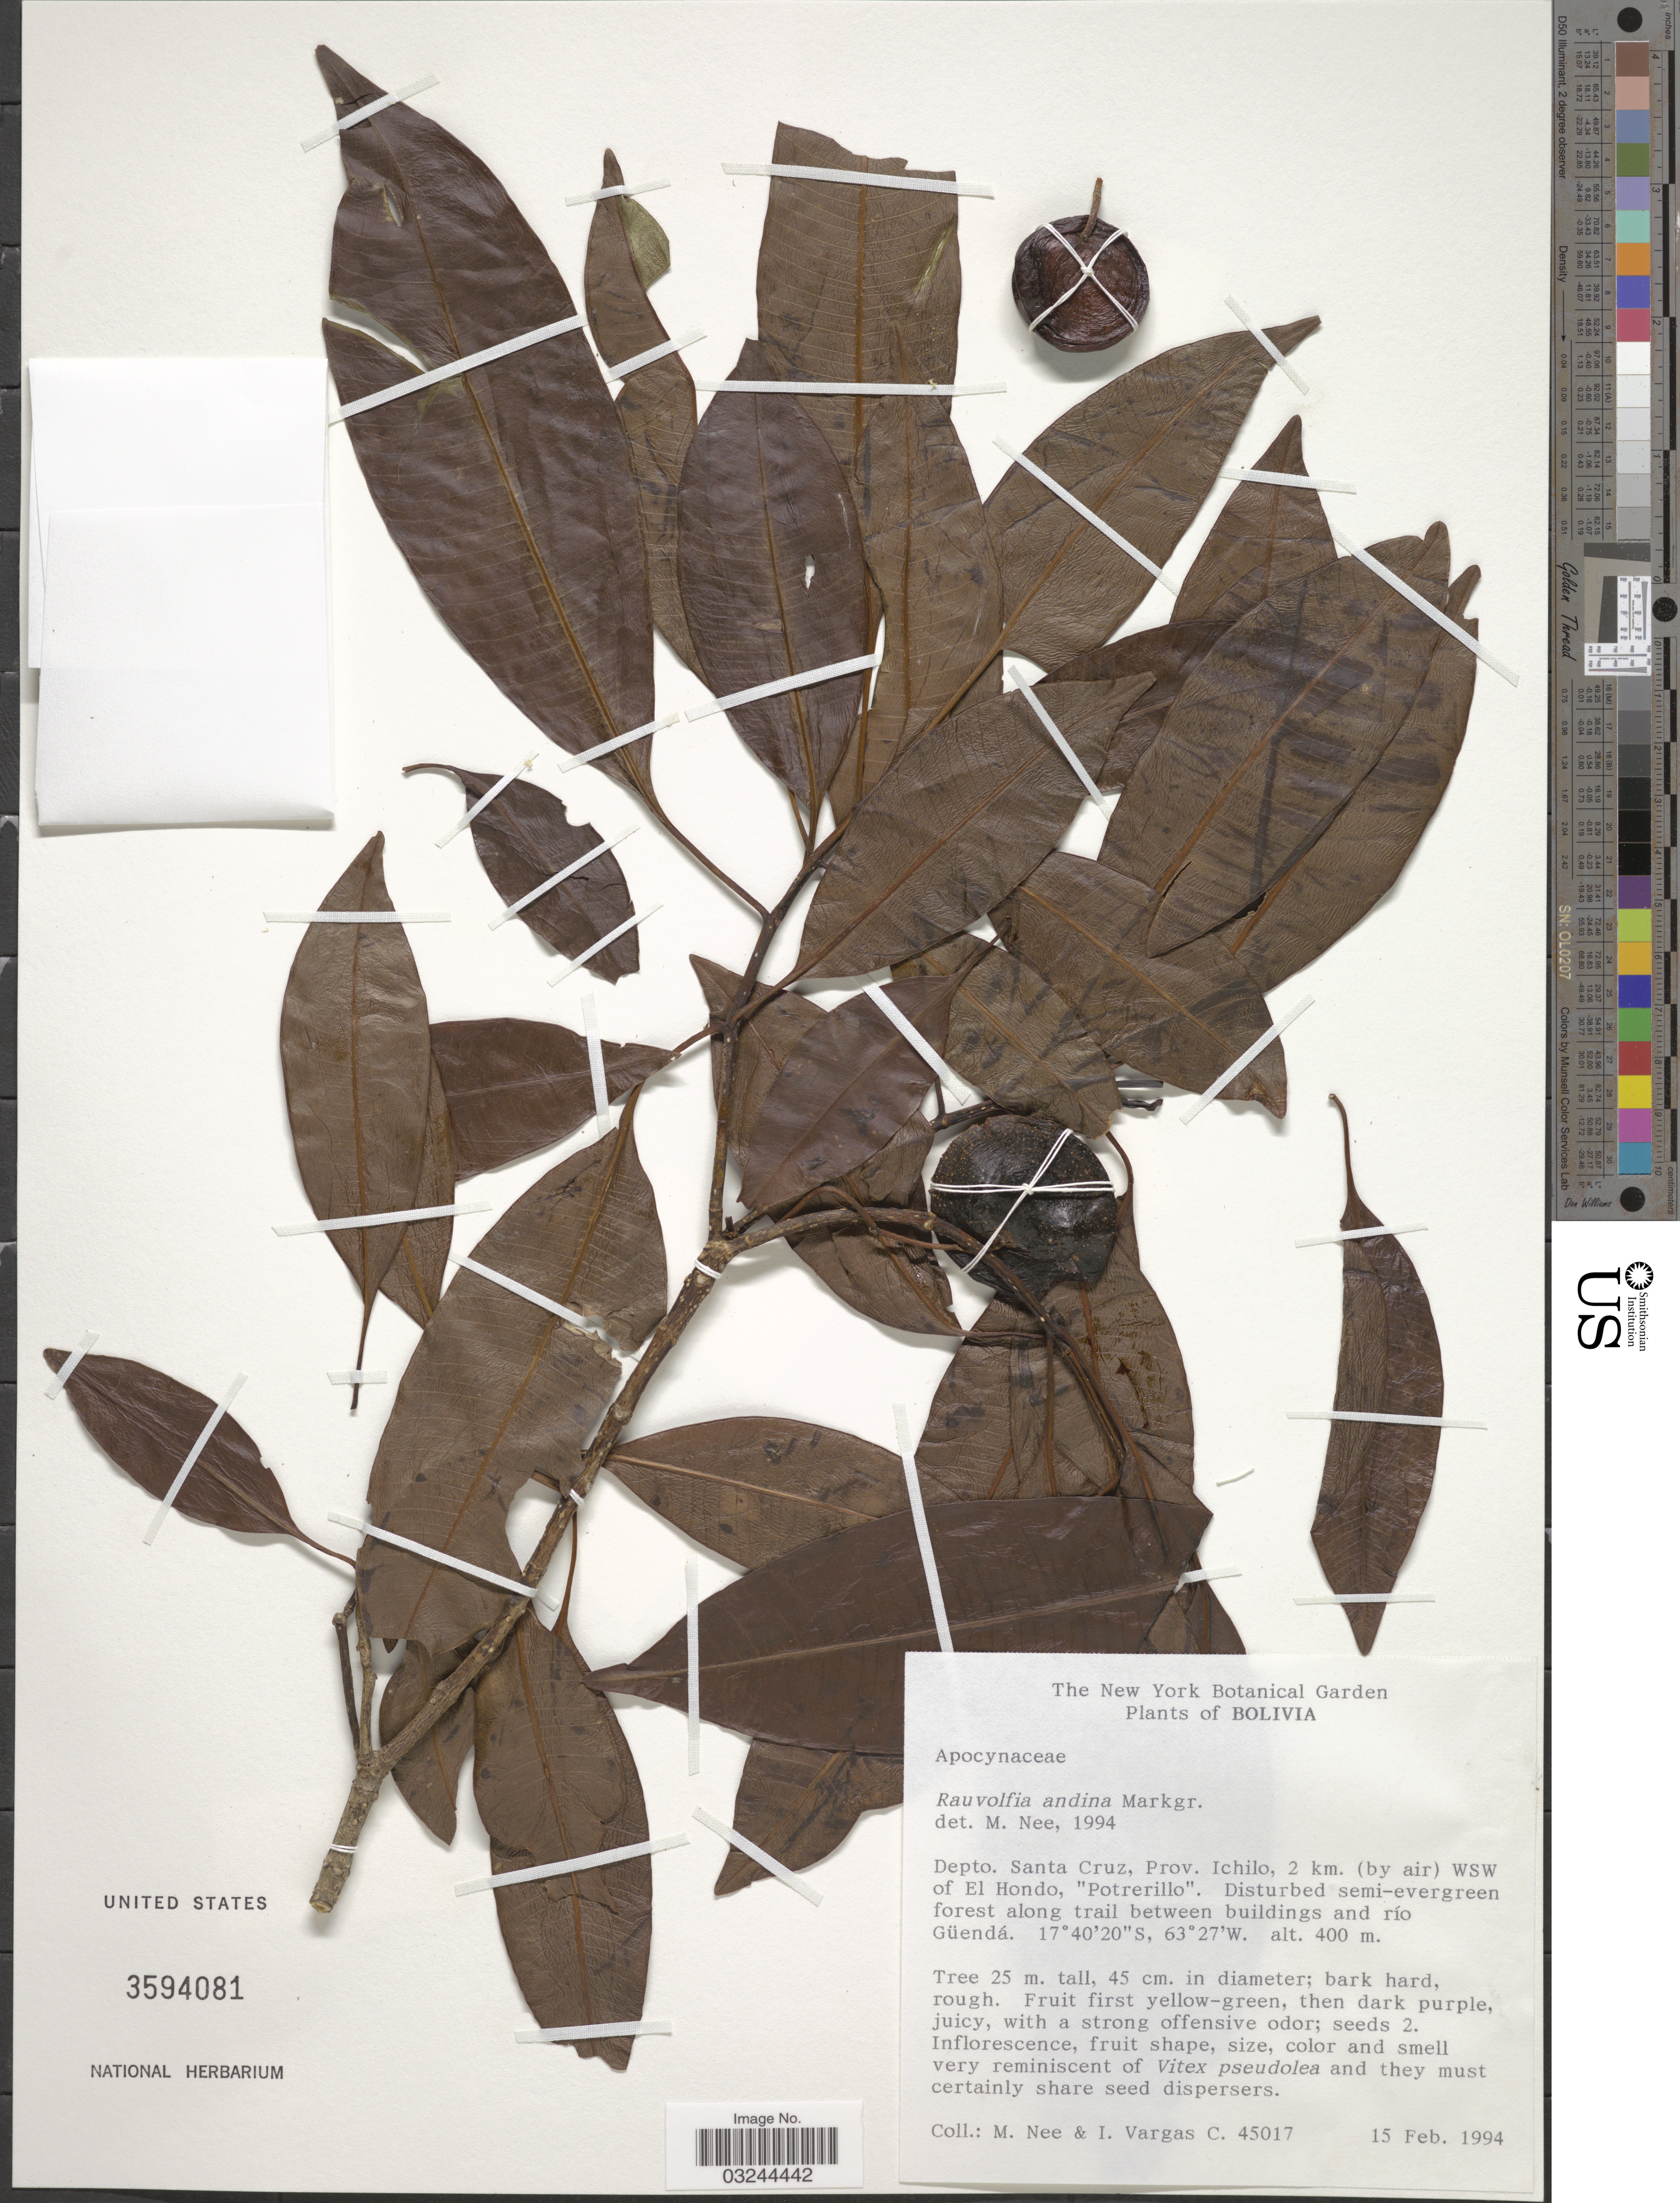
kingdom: Plantae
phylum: Tracheophyta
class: Magnoliopsida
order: Gentianales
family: Apocynaceae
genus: Rauvolfia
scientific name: Rauvolfia andina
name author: Markgr.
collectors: M. Nee & I. Vargas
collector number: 45017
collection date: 1994-02-15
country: Bolivia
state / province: Santa Cruz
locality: Depto. Santa Cruz, Prov. Ichilo, 2 km. (by air) WSW of El Hondo, "Potrerillo". Disturbed semi-evergreen forest along trail between buildings and río Güendá.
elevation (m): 400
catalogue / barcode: US 3594081